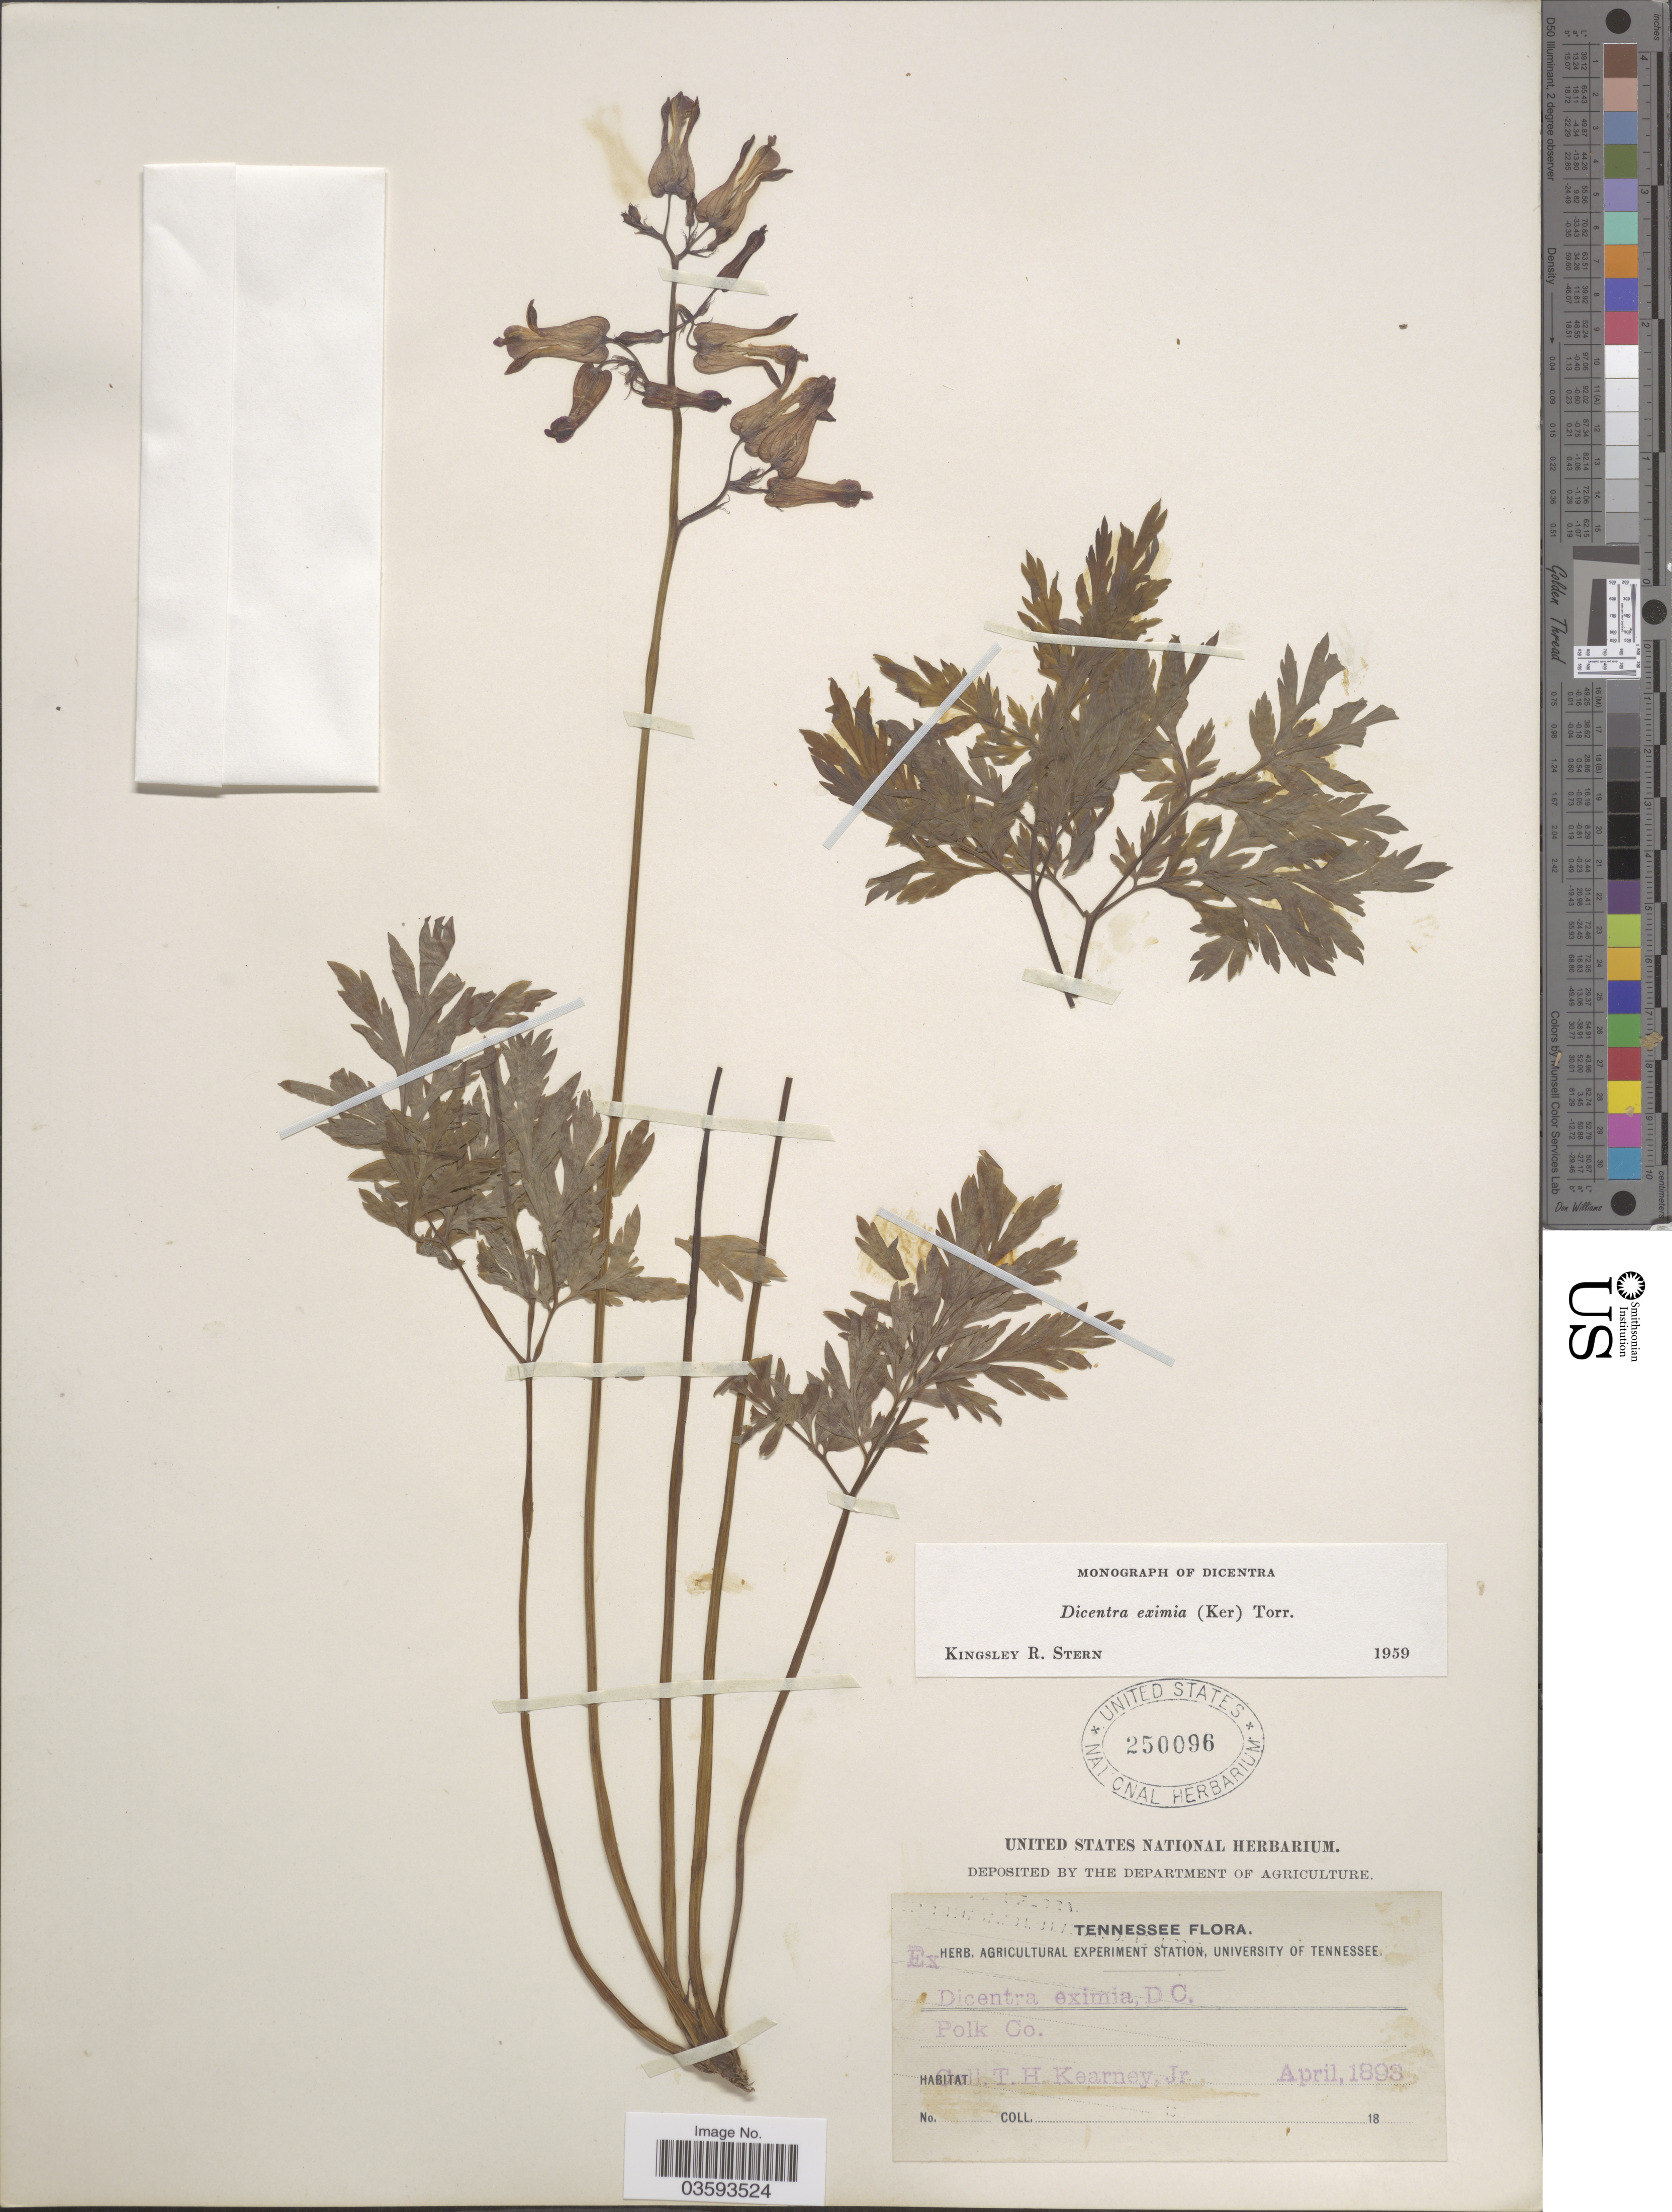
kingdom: Plantae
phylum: Tracheophyta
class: Magnoliopsida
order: Ranunculales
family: Papaveraceae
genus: Dicentra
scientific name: Dicentra eximia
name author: (Ker Gawl.) Torr.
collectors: T. H. Kearney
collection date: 1893-04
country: United States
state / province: Tennessee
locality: Polk Co.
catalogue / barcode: US 250096